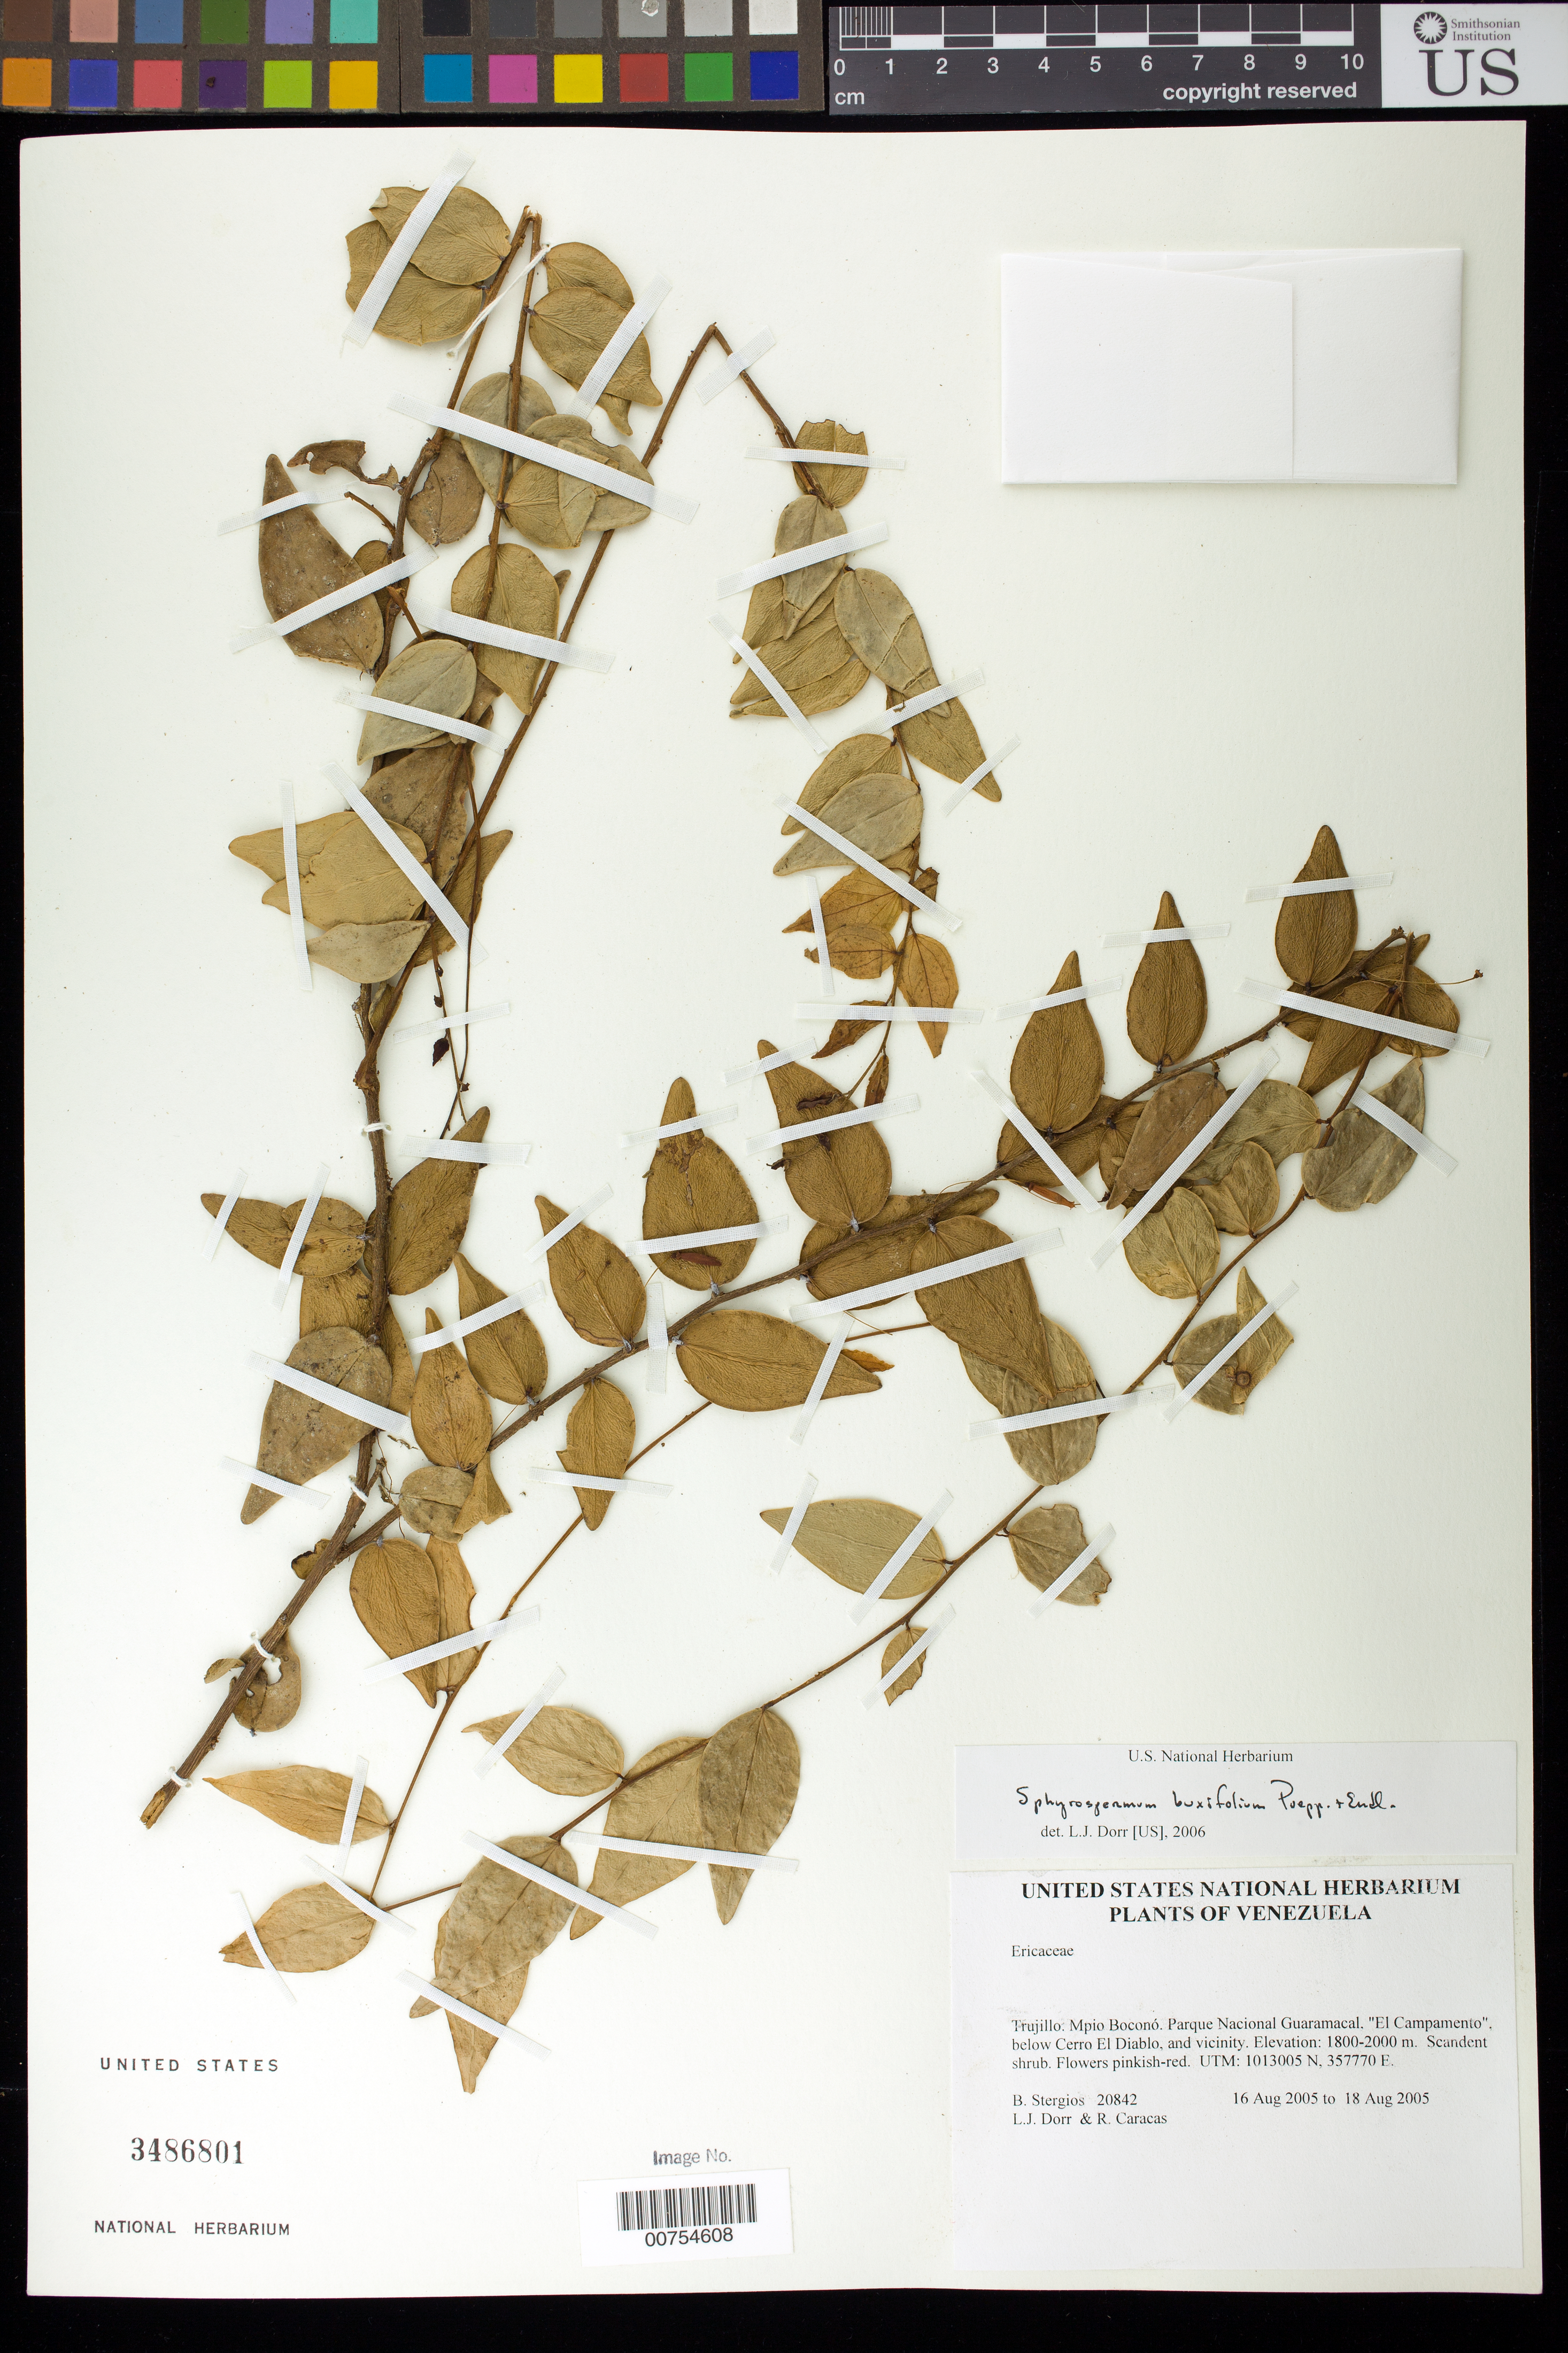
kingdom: Plantae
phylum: Tracheophyta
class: Magnoliopsida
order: Ericales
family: Ericaceae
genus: Sphyrospermum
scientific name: Sphyrospermum buxifolium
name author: Poepp. & Endl.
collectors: B. G. Stergios, L. J. Dorr & R. Caracas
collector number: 20842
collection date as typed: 16 Aug 2005 to 18 Aug 2005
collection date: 2005-08-16/2005-08-18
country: Venezuela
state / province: Trujillo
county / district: Boconó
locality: Parque Nacional Guaramacal, "El Campamento", below Cerro El Diablo, and vicinity.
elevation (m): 1800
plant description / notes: NY, PORT, US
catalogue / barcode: US 3486801